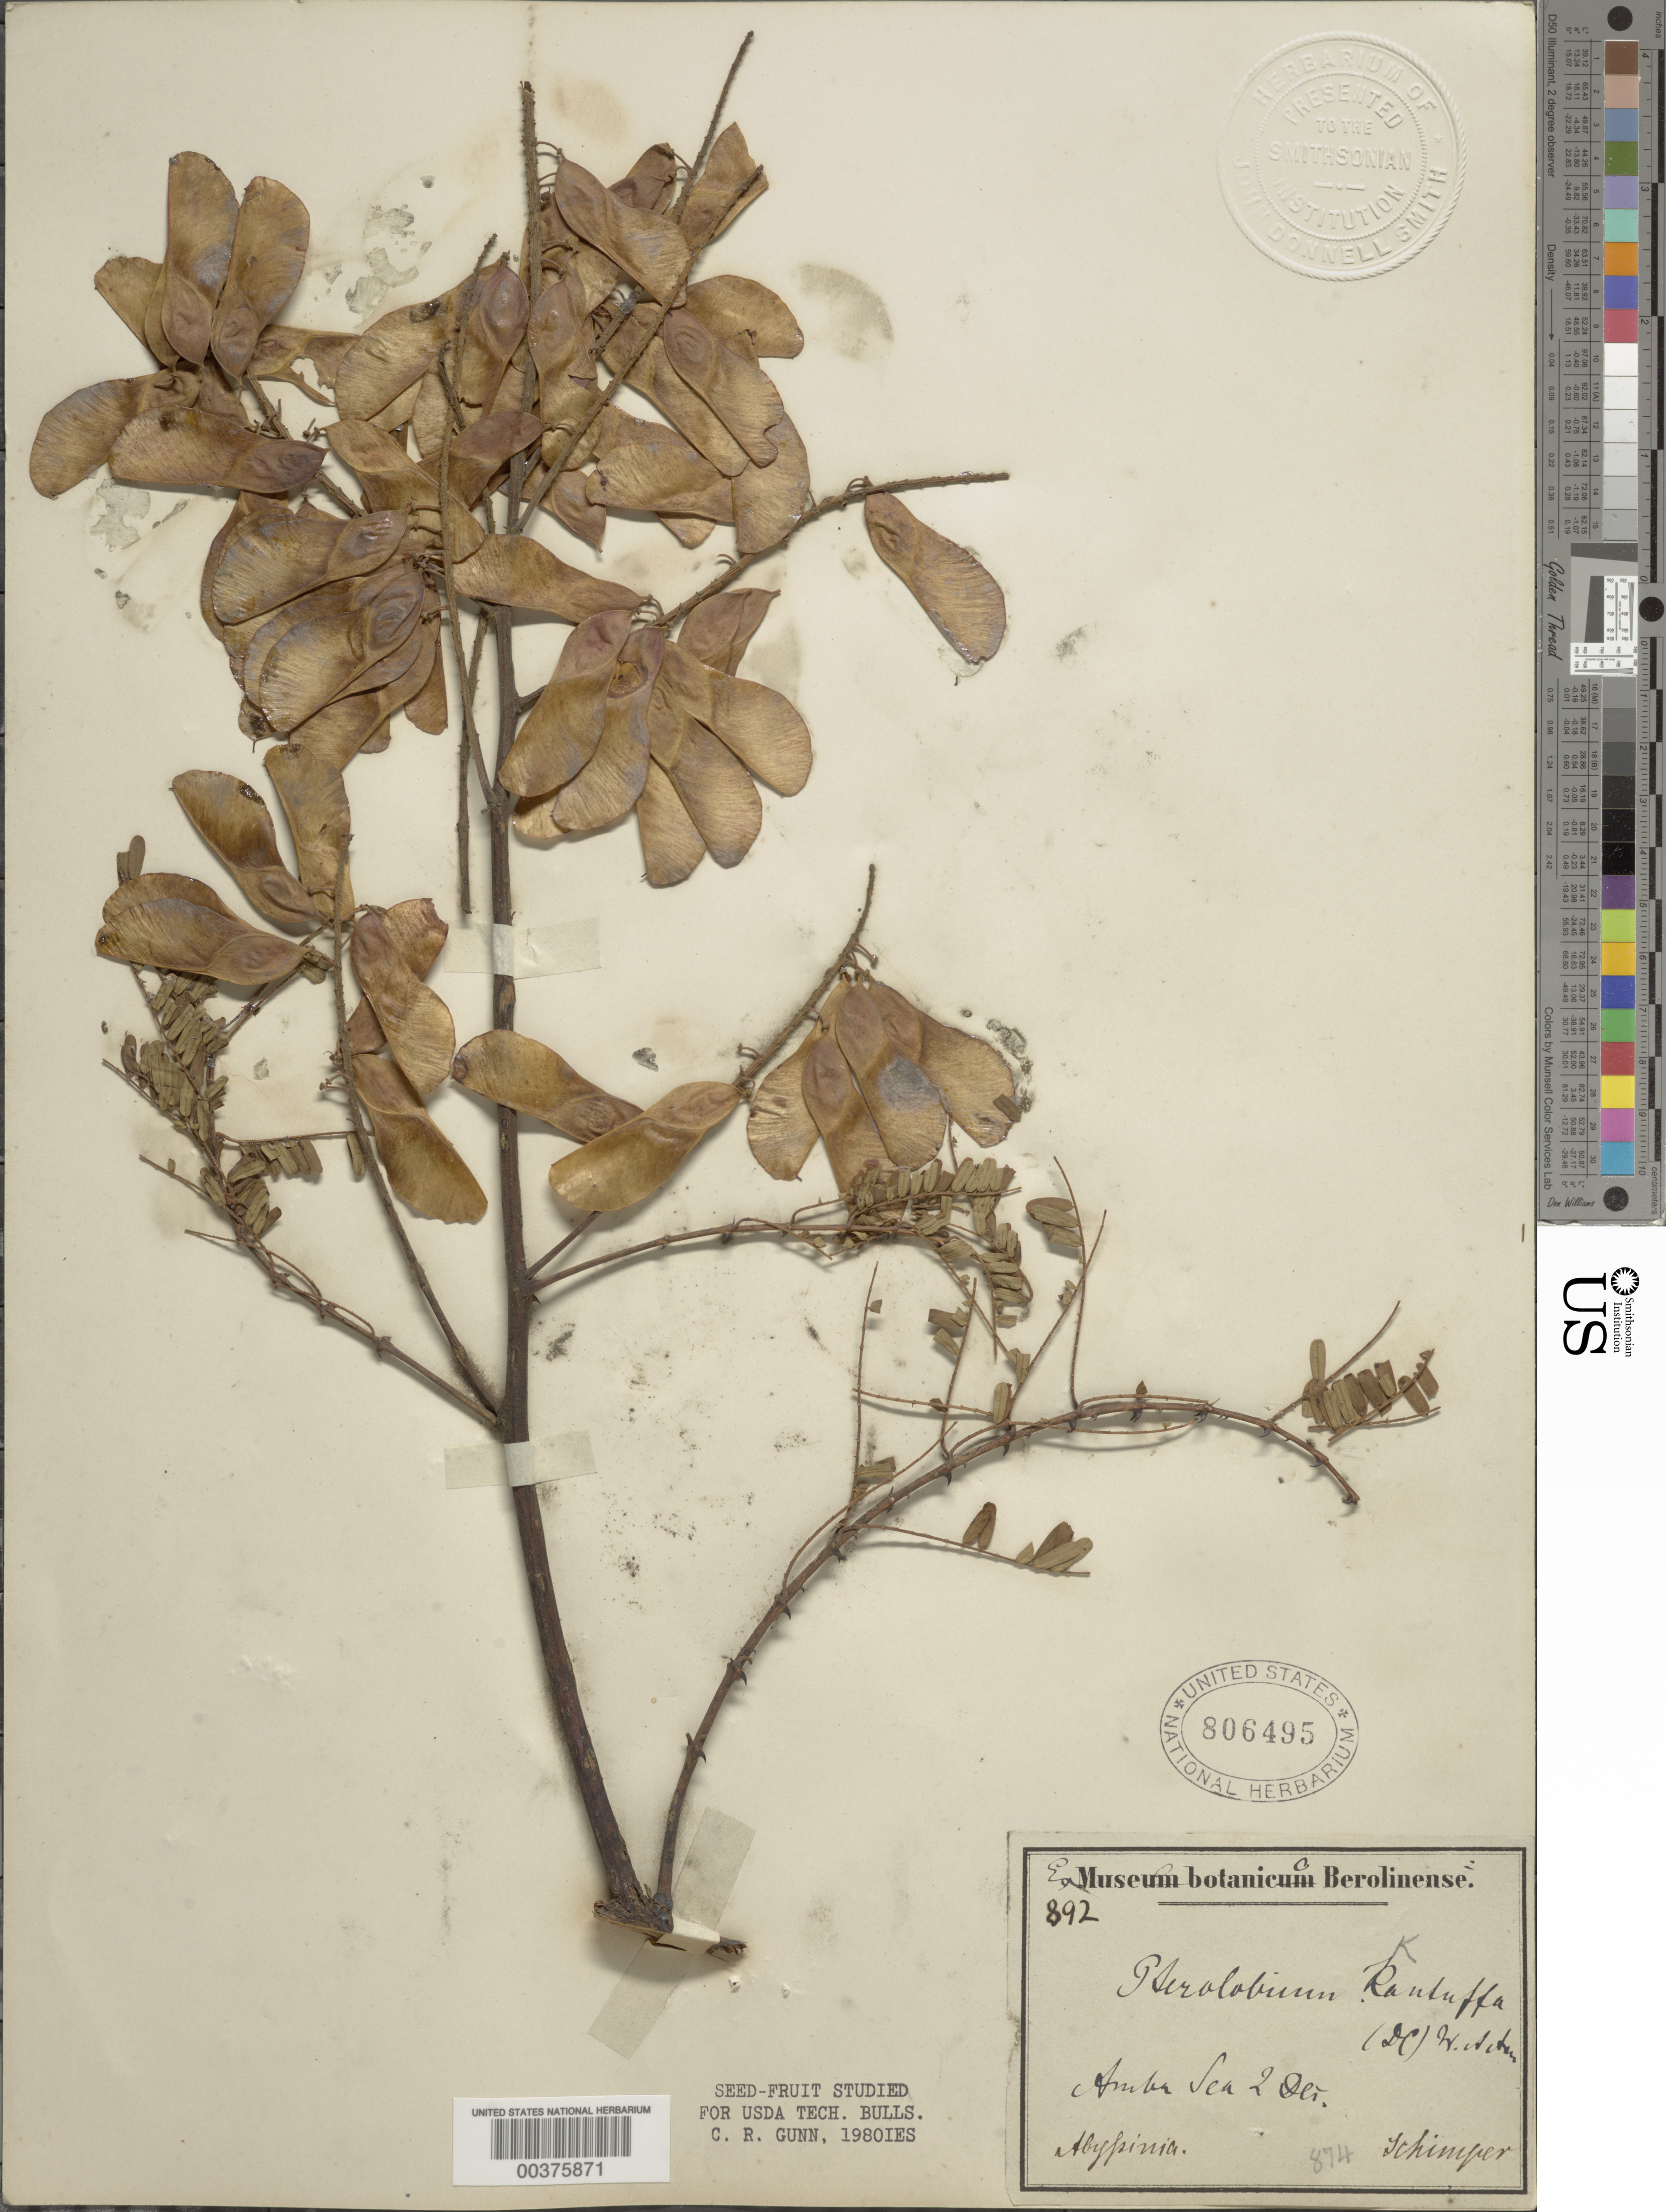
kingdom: Plantae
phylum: Tracheophyta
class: Magnoliopsida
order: Fabales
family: Fabaceae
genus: Pterolobium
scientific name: Pterolobium kantuffa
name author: Steud. & Wight ex Arn.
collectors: M. Schimper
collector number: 892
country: Ethiopia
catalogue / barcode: US 806495